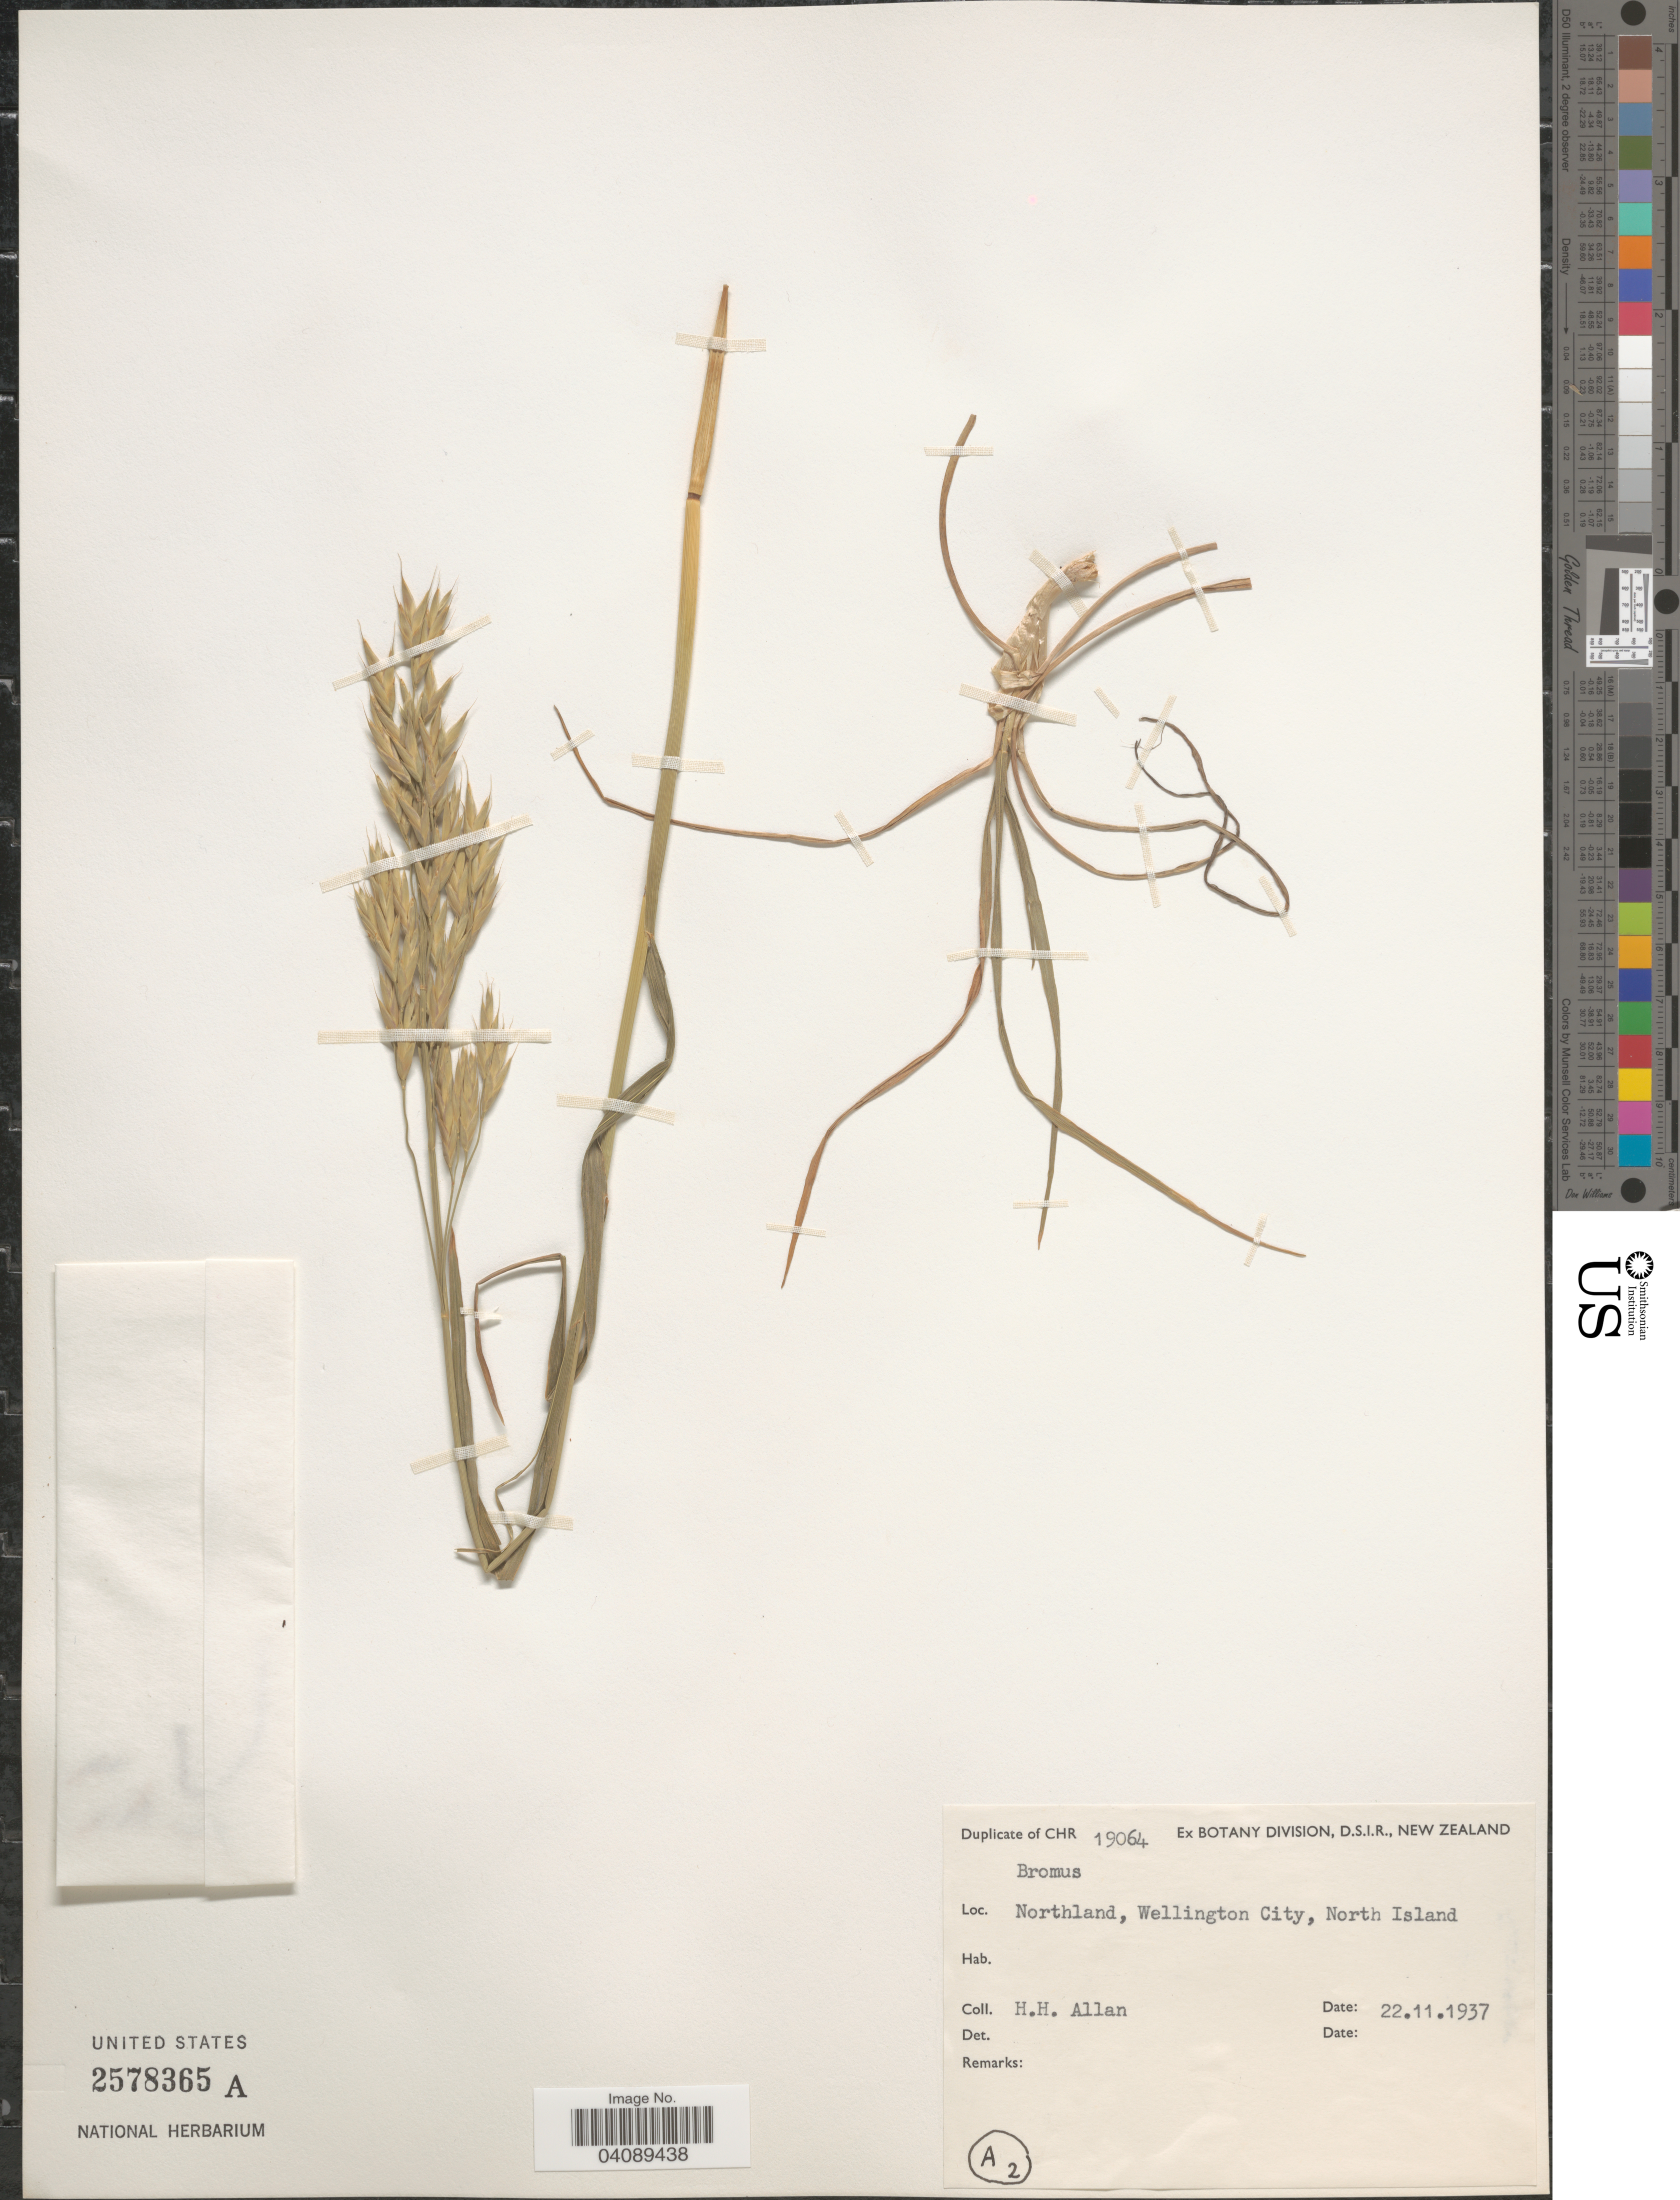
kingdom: Plantae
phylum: Tracheophyta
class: Liliopsida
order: Poales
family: Poaceae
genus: Bromus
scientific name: Bromus sp.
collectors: H. Allan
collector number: CHR19064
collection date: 1937-11-22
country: New Zealand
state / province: Wellington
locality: Northland, Wellington City, North Island.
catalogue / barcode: US 2578365A